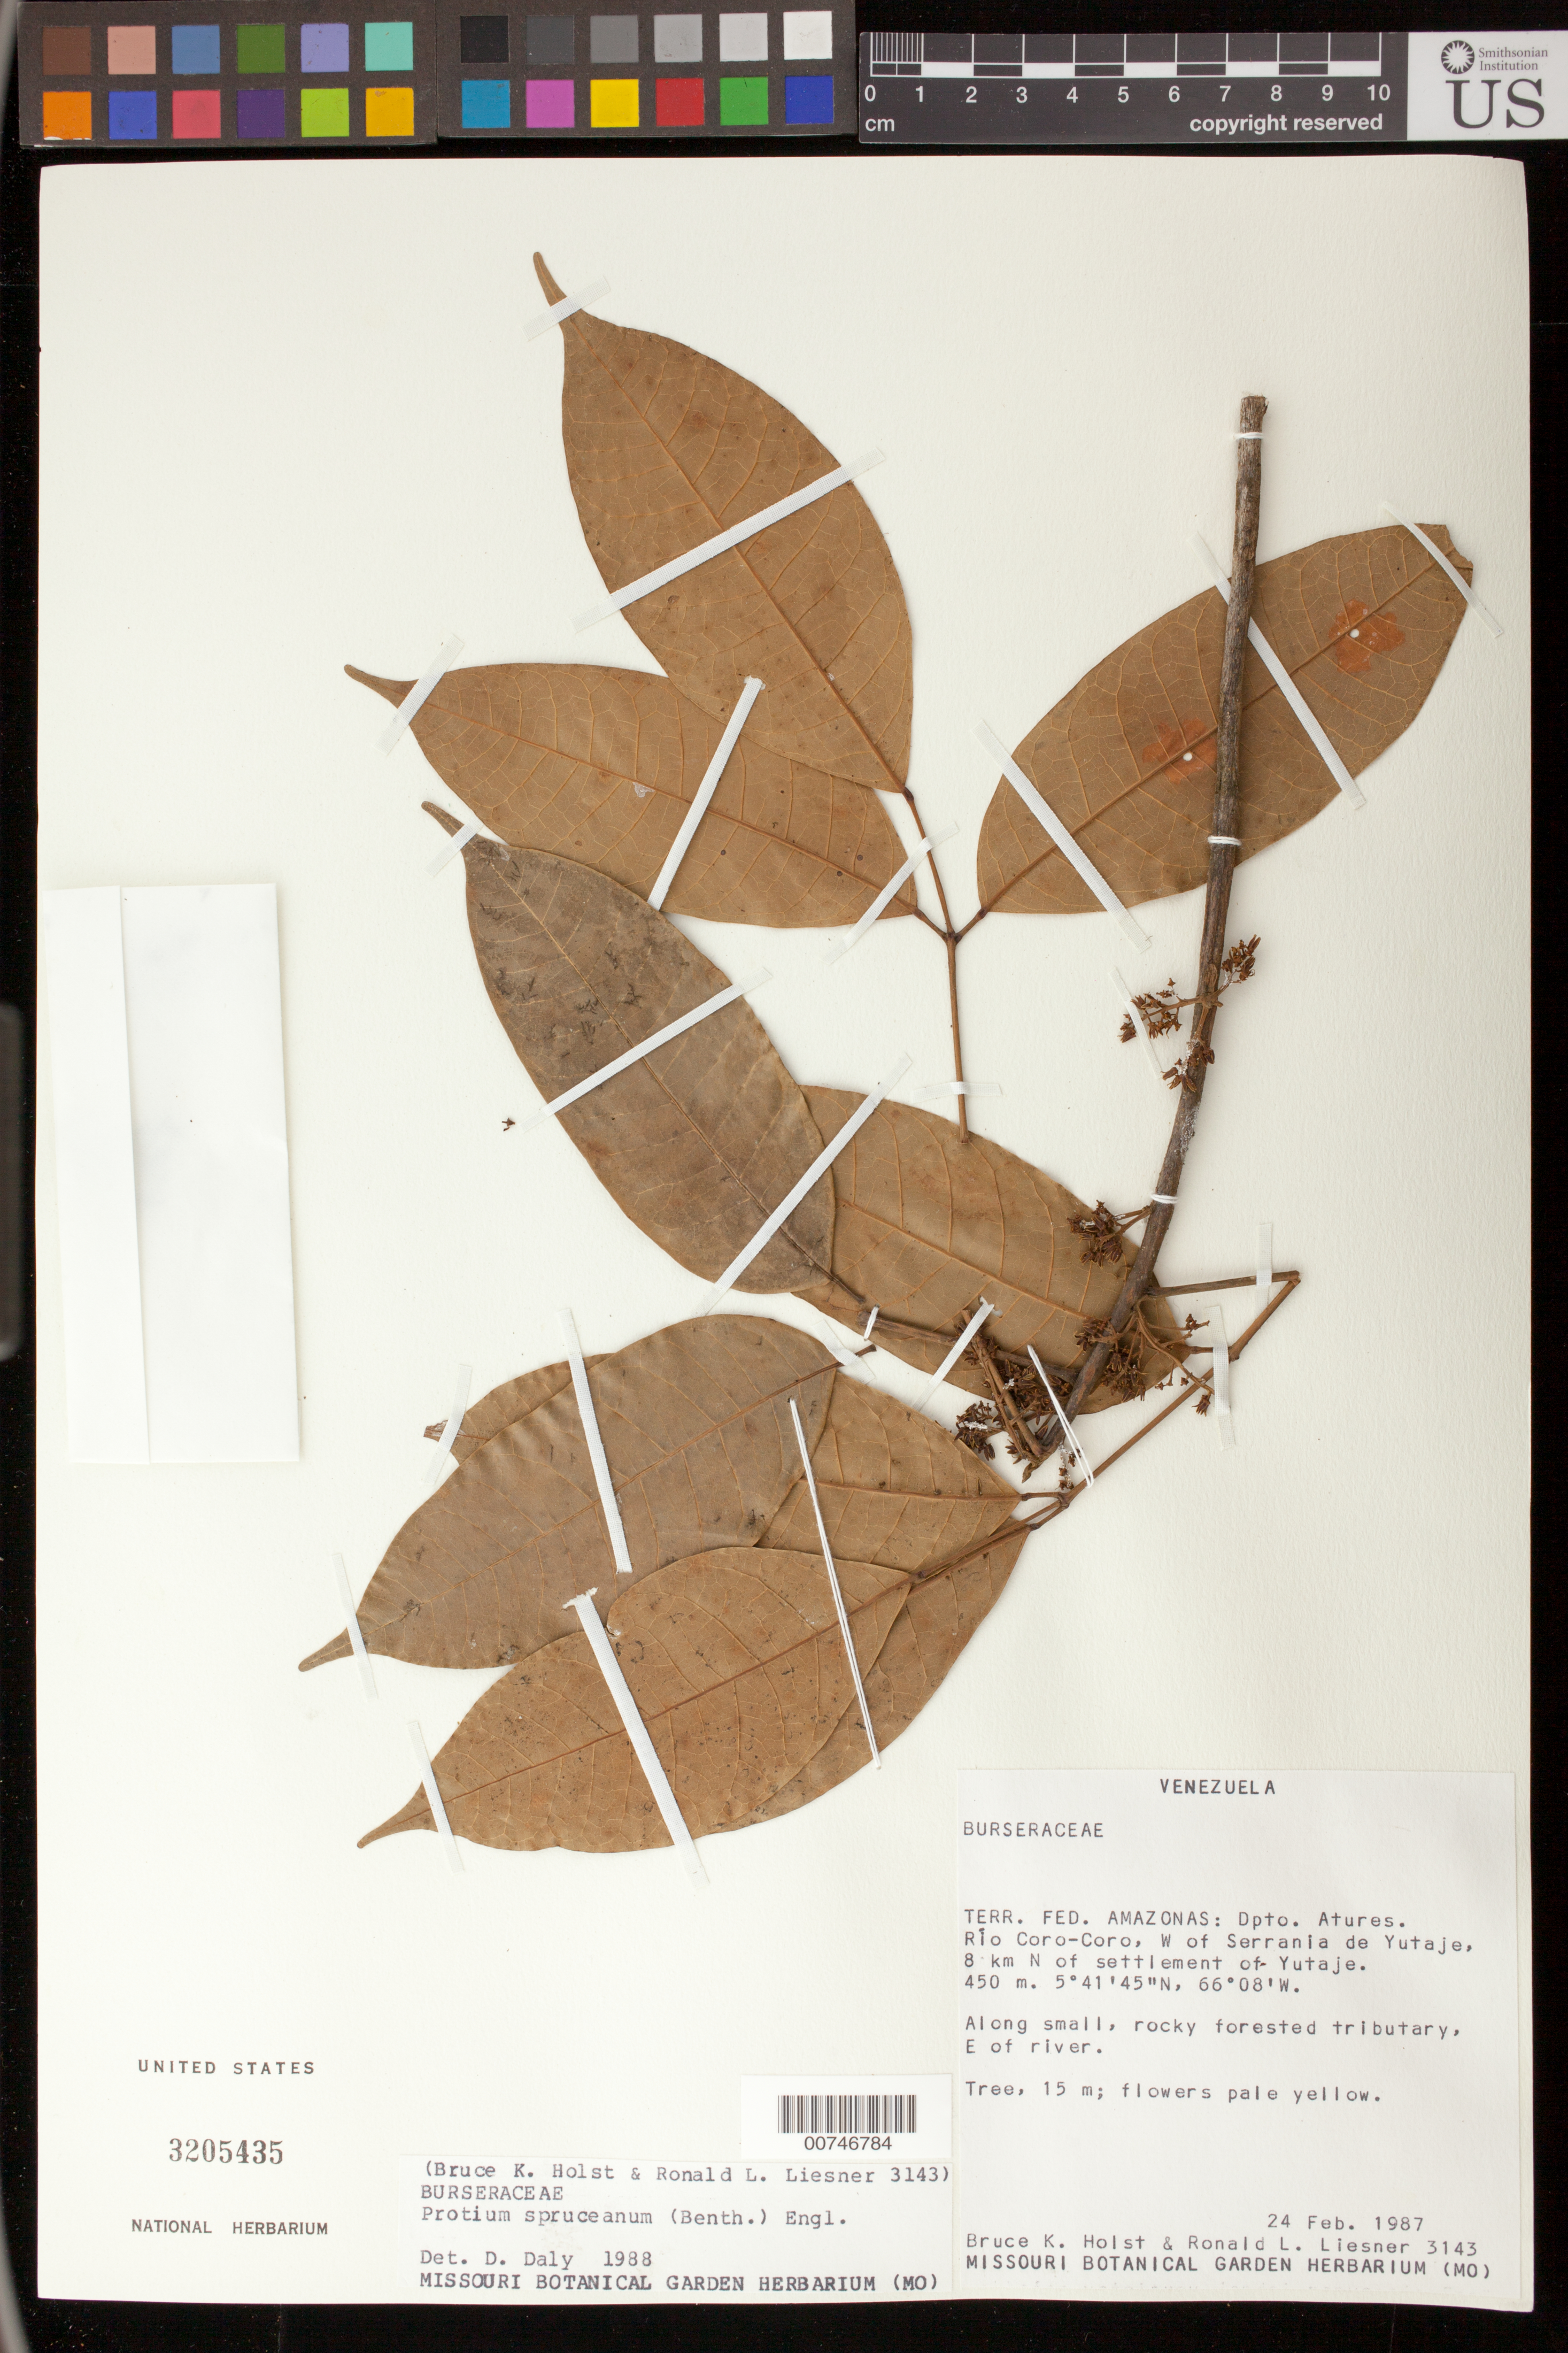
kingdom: Plantae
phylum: Tracheophyta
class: Magnoliopsida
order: Sapindales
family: Burseraceae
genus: Protium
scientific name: Protium spruceanum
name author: (Benth.) Engl.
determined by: Daly, D. C.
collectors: B. Holst & R. L. Liesner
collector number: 3143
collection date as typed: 24-Feb-87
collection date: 1987-02-24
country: Venezuela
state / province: Amazonas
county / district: Atures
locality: Río Coro-Coro, W of Serrania de Yutajé, 8 km N of Yutajé settlement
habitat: Along small, rocky forested tributary E of river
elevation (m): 450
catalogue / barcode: US 3205435